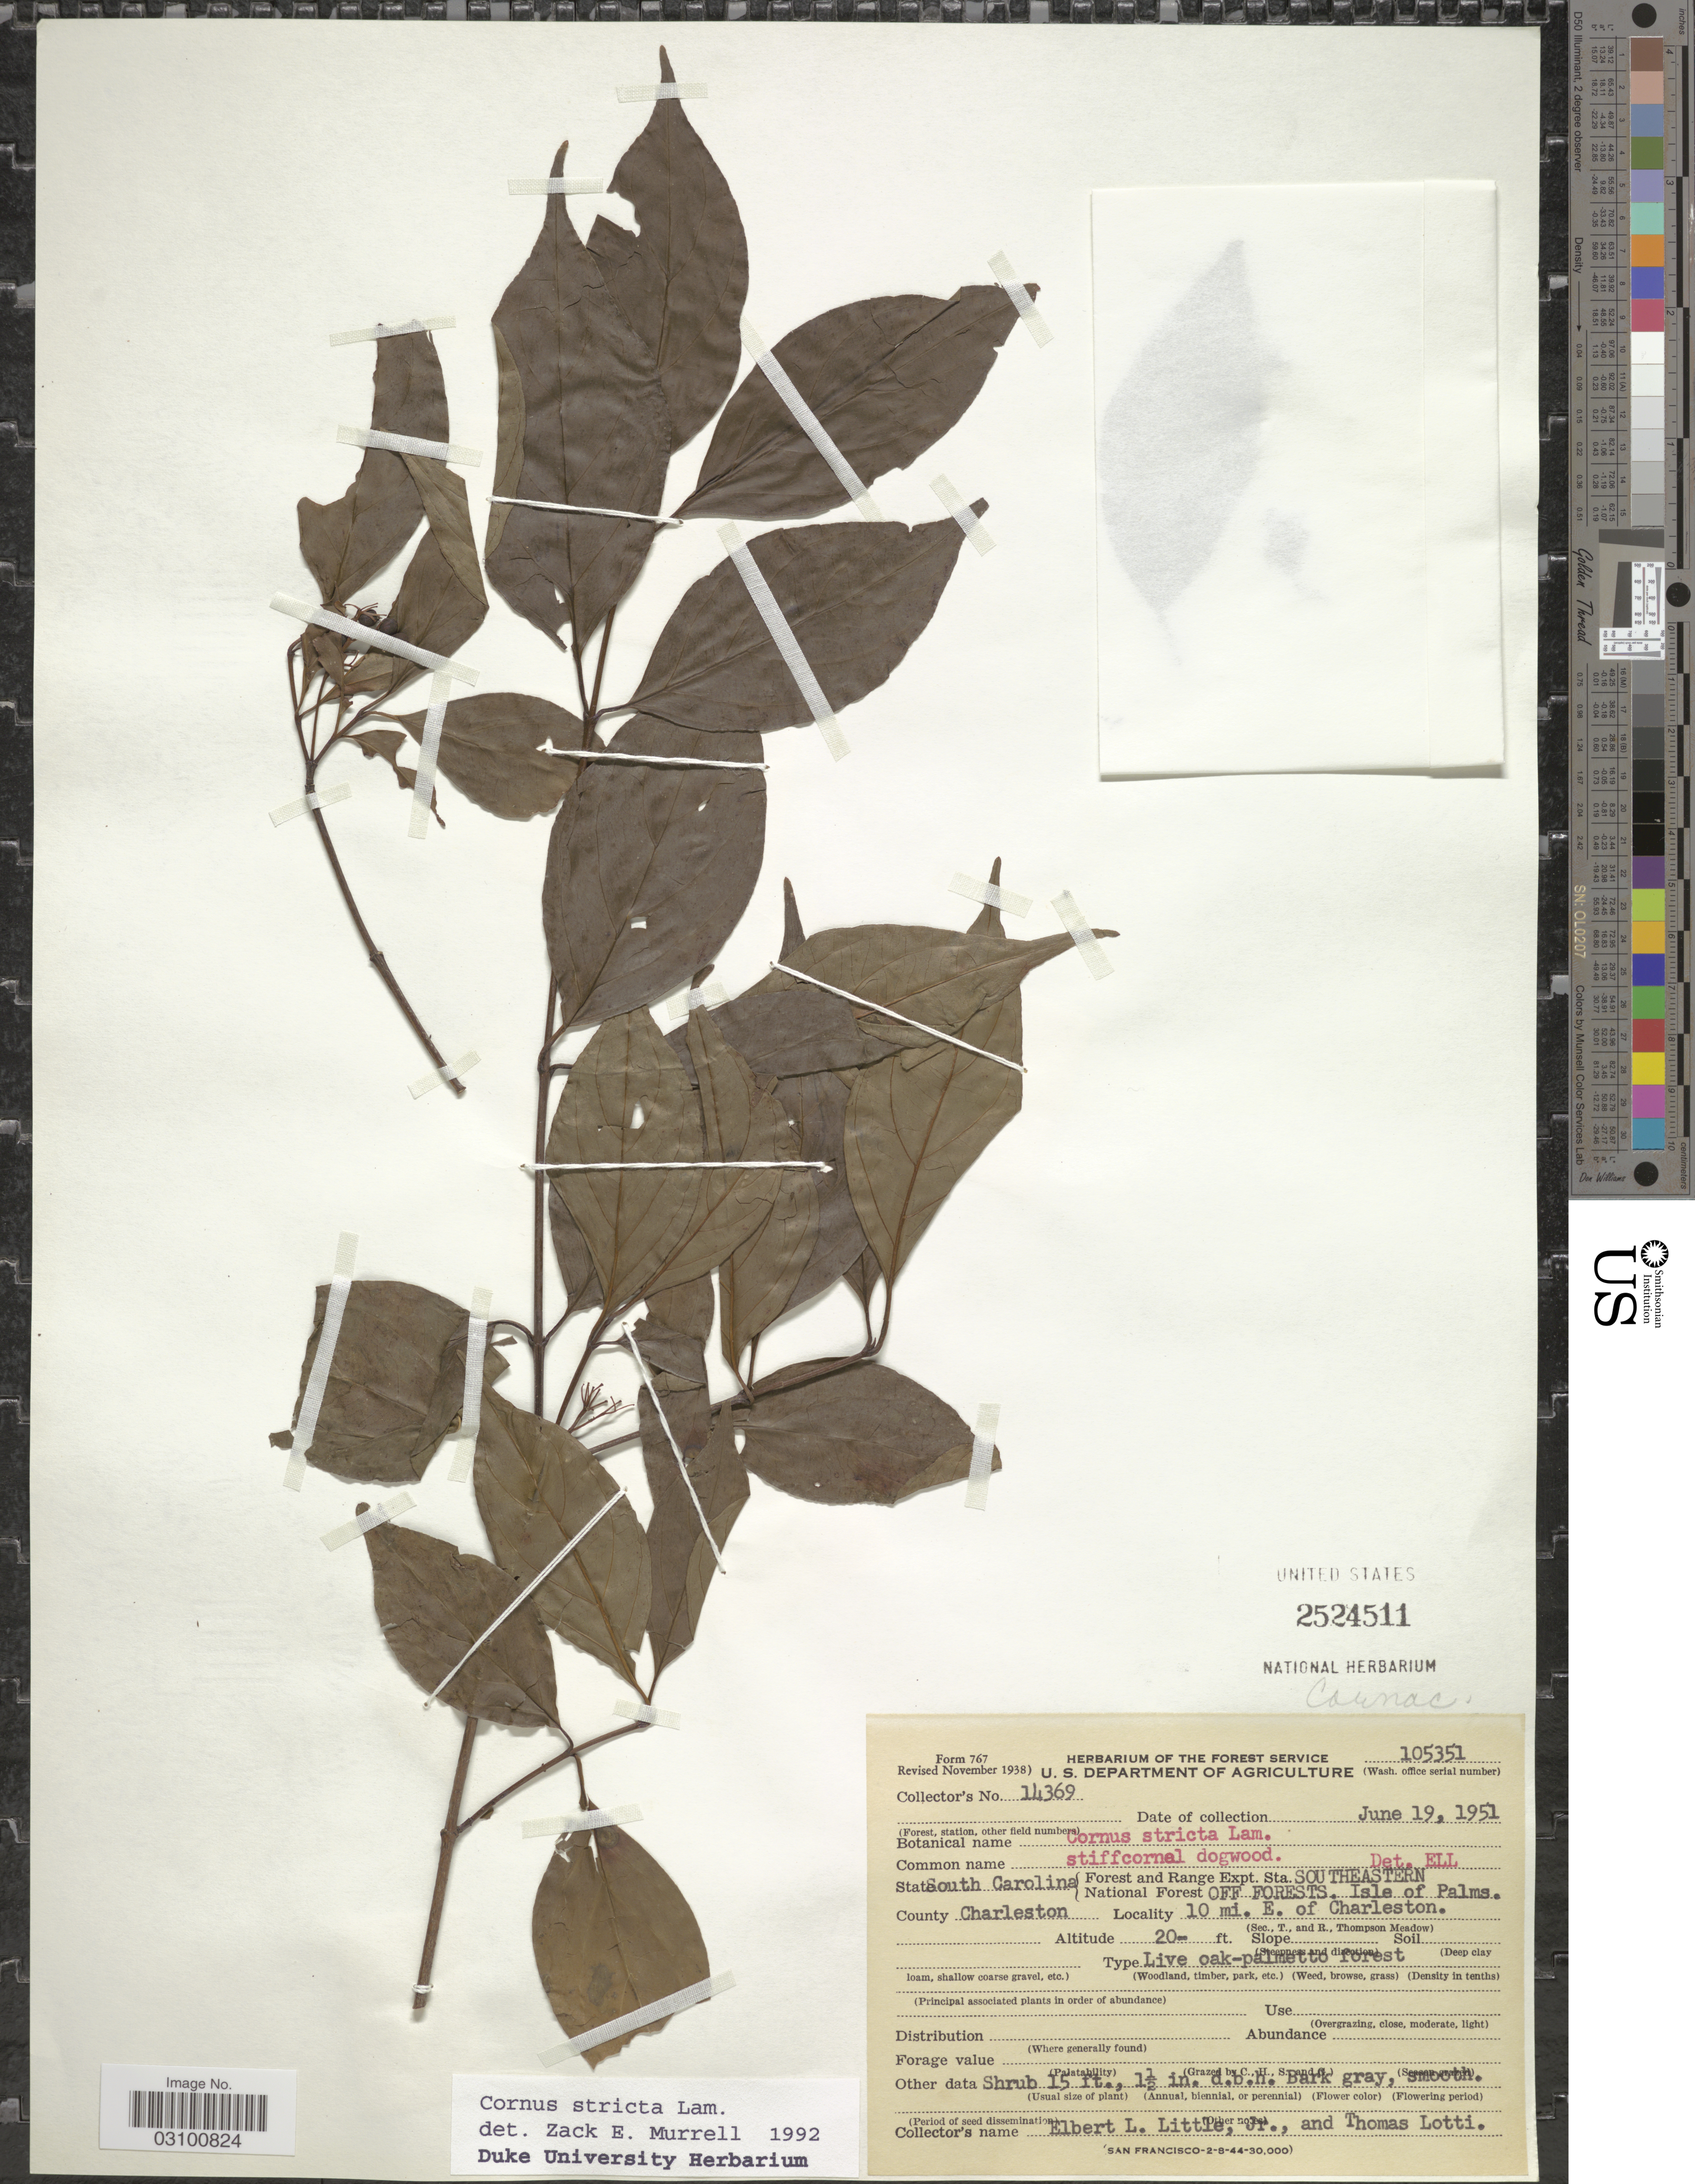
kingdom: Plantae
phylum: Tracheophyta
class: Magnoliopsida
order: Cornales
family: Cornaceae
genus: Cornus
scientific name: Cornus stricta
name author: Lam.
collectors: E. L. Little & T. Lotti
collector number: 14369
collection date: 1951-06-19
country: United States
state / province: South Carolina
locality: Southeastern. Off Forests, Isle of Palms. County Charleston. 10 mi. E. of Charleston.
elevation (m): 6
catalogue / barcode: US 2524511